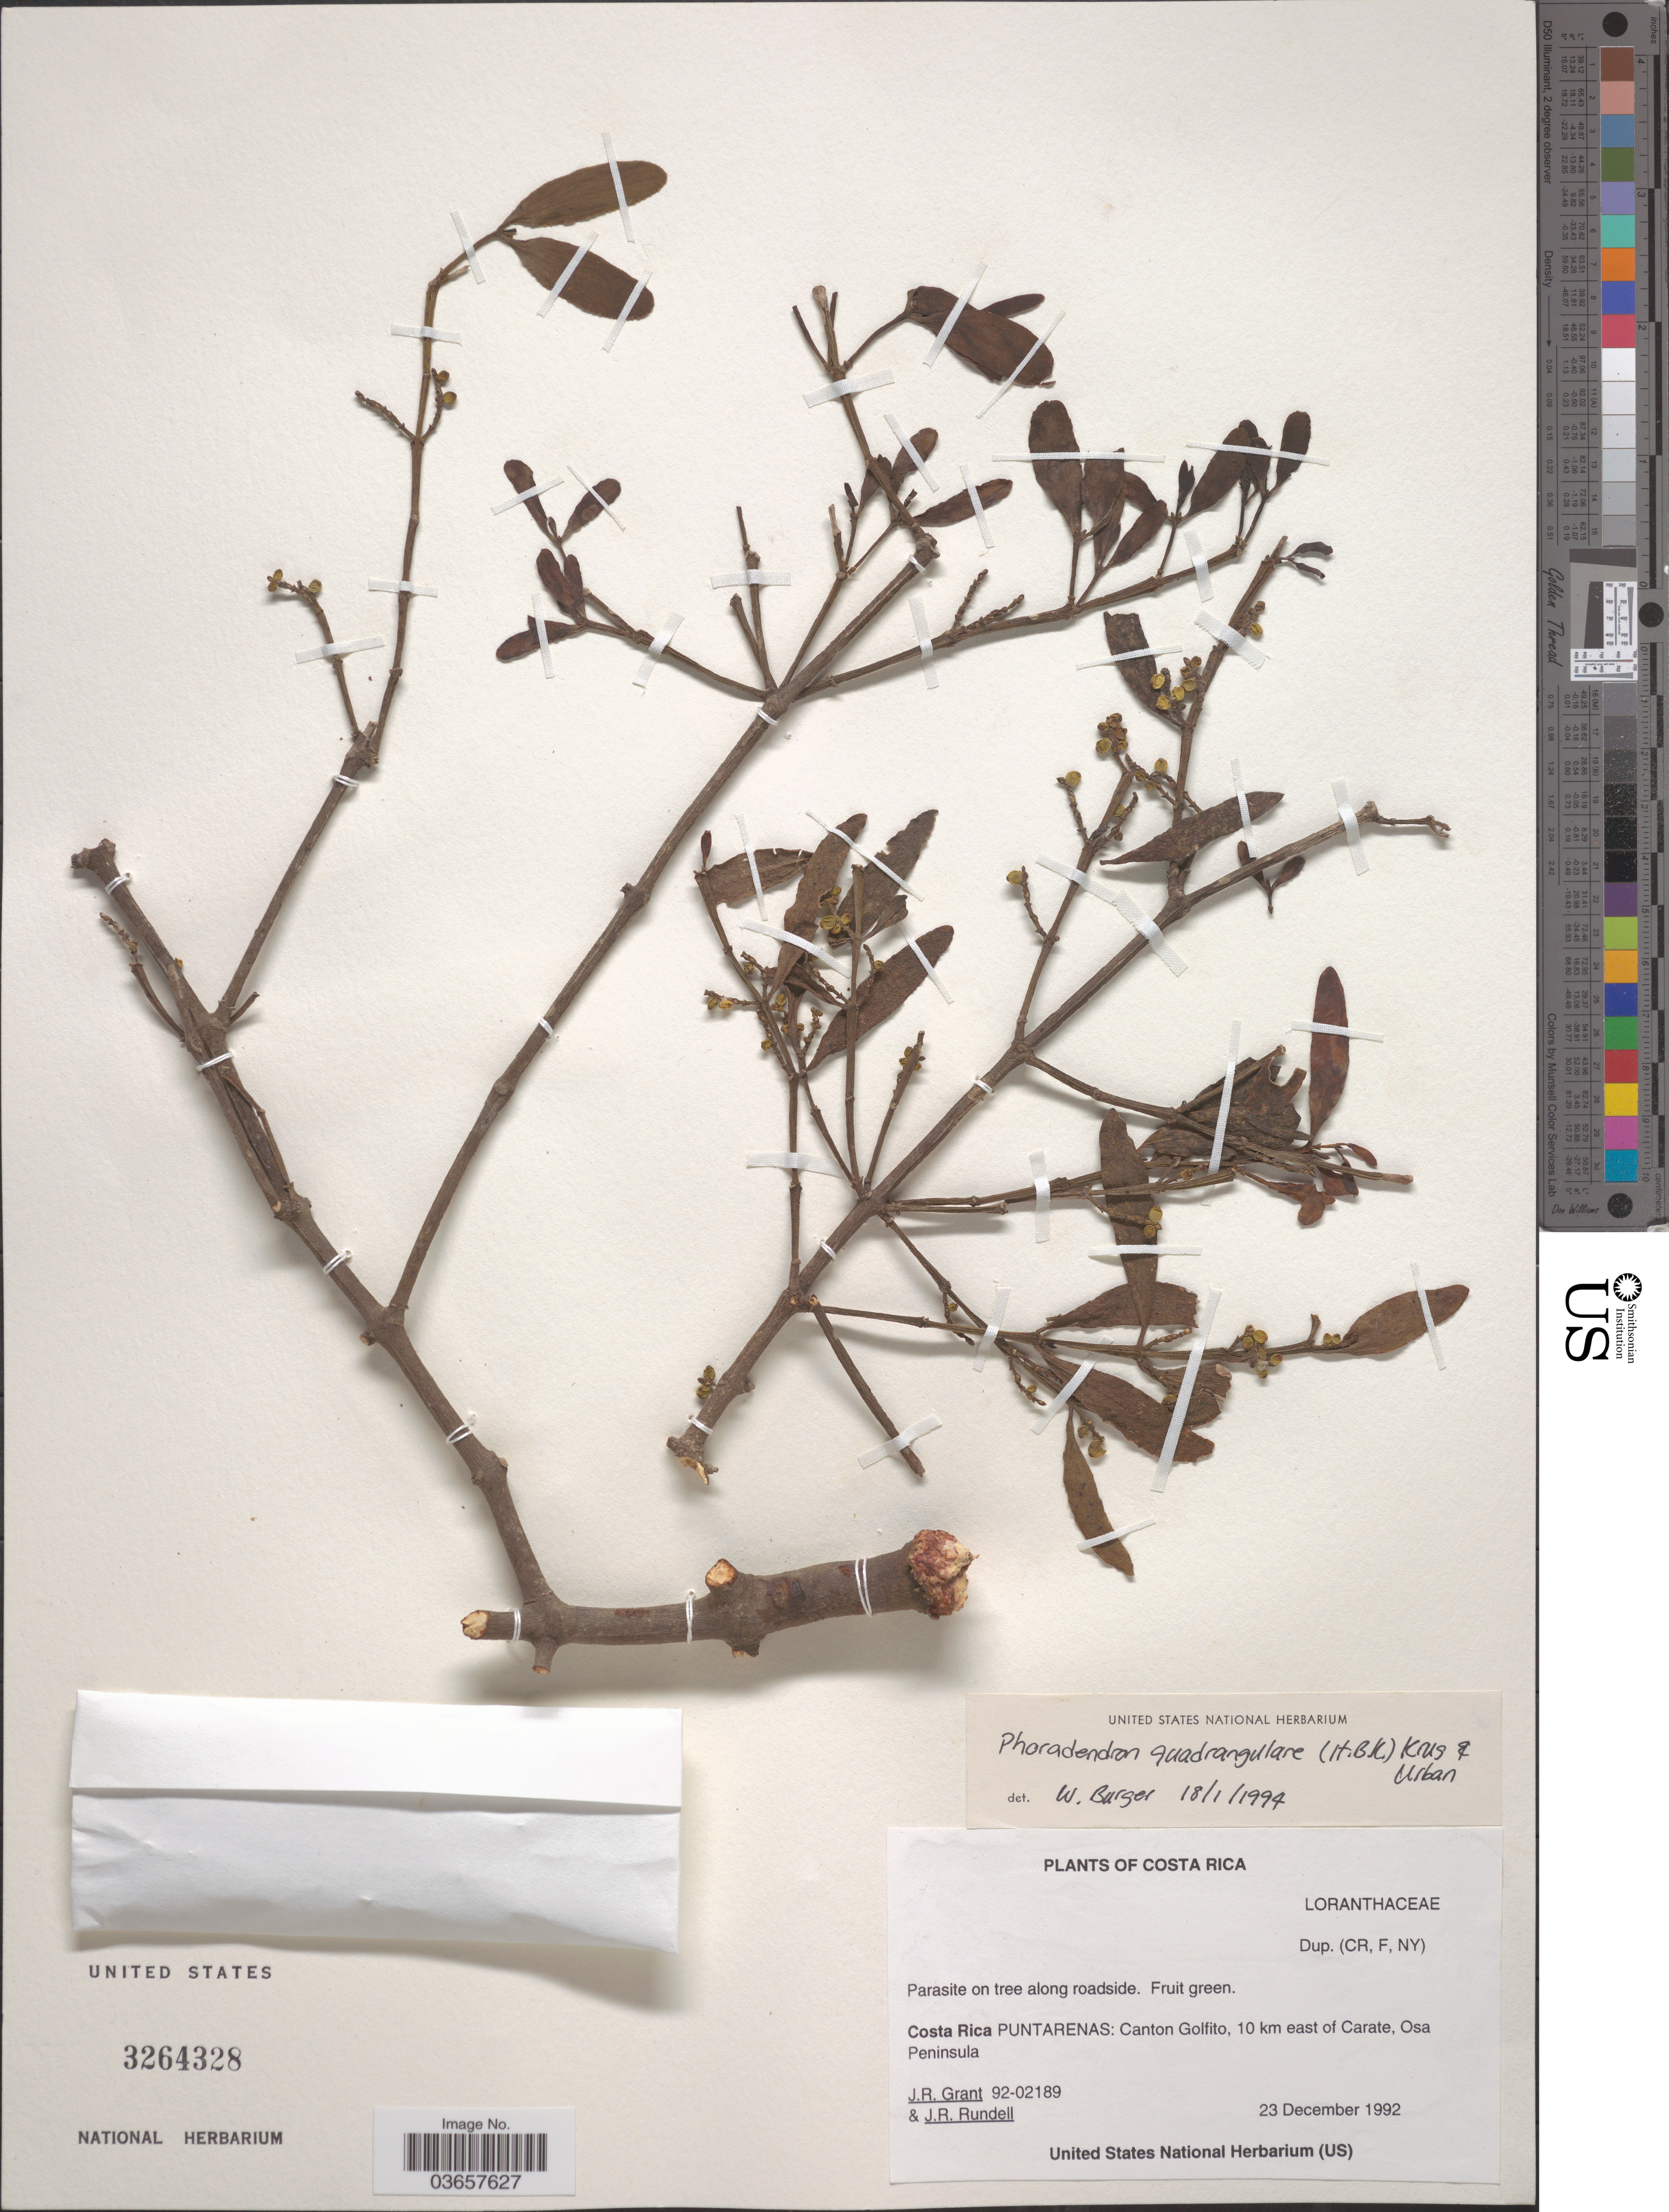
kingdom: Plantae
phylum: Tracheophyta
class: Magnoliopsida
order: Santalales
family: Viscaceae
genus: Phoradendron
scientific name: Phoradendron quadrangulare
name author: (Kunth) Griseb.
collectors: J. Grant & J. R. Rundell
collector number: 92-02189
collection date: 1992-12-23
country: Costa Rica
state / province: Puntarenas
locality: Canton Golfito, 10 km east of Carate, Osa Peninsula.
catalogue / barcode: US 3264328